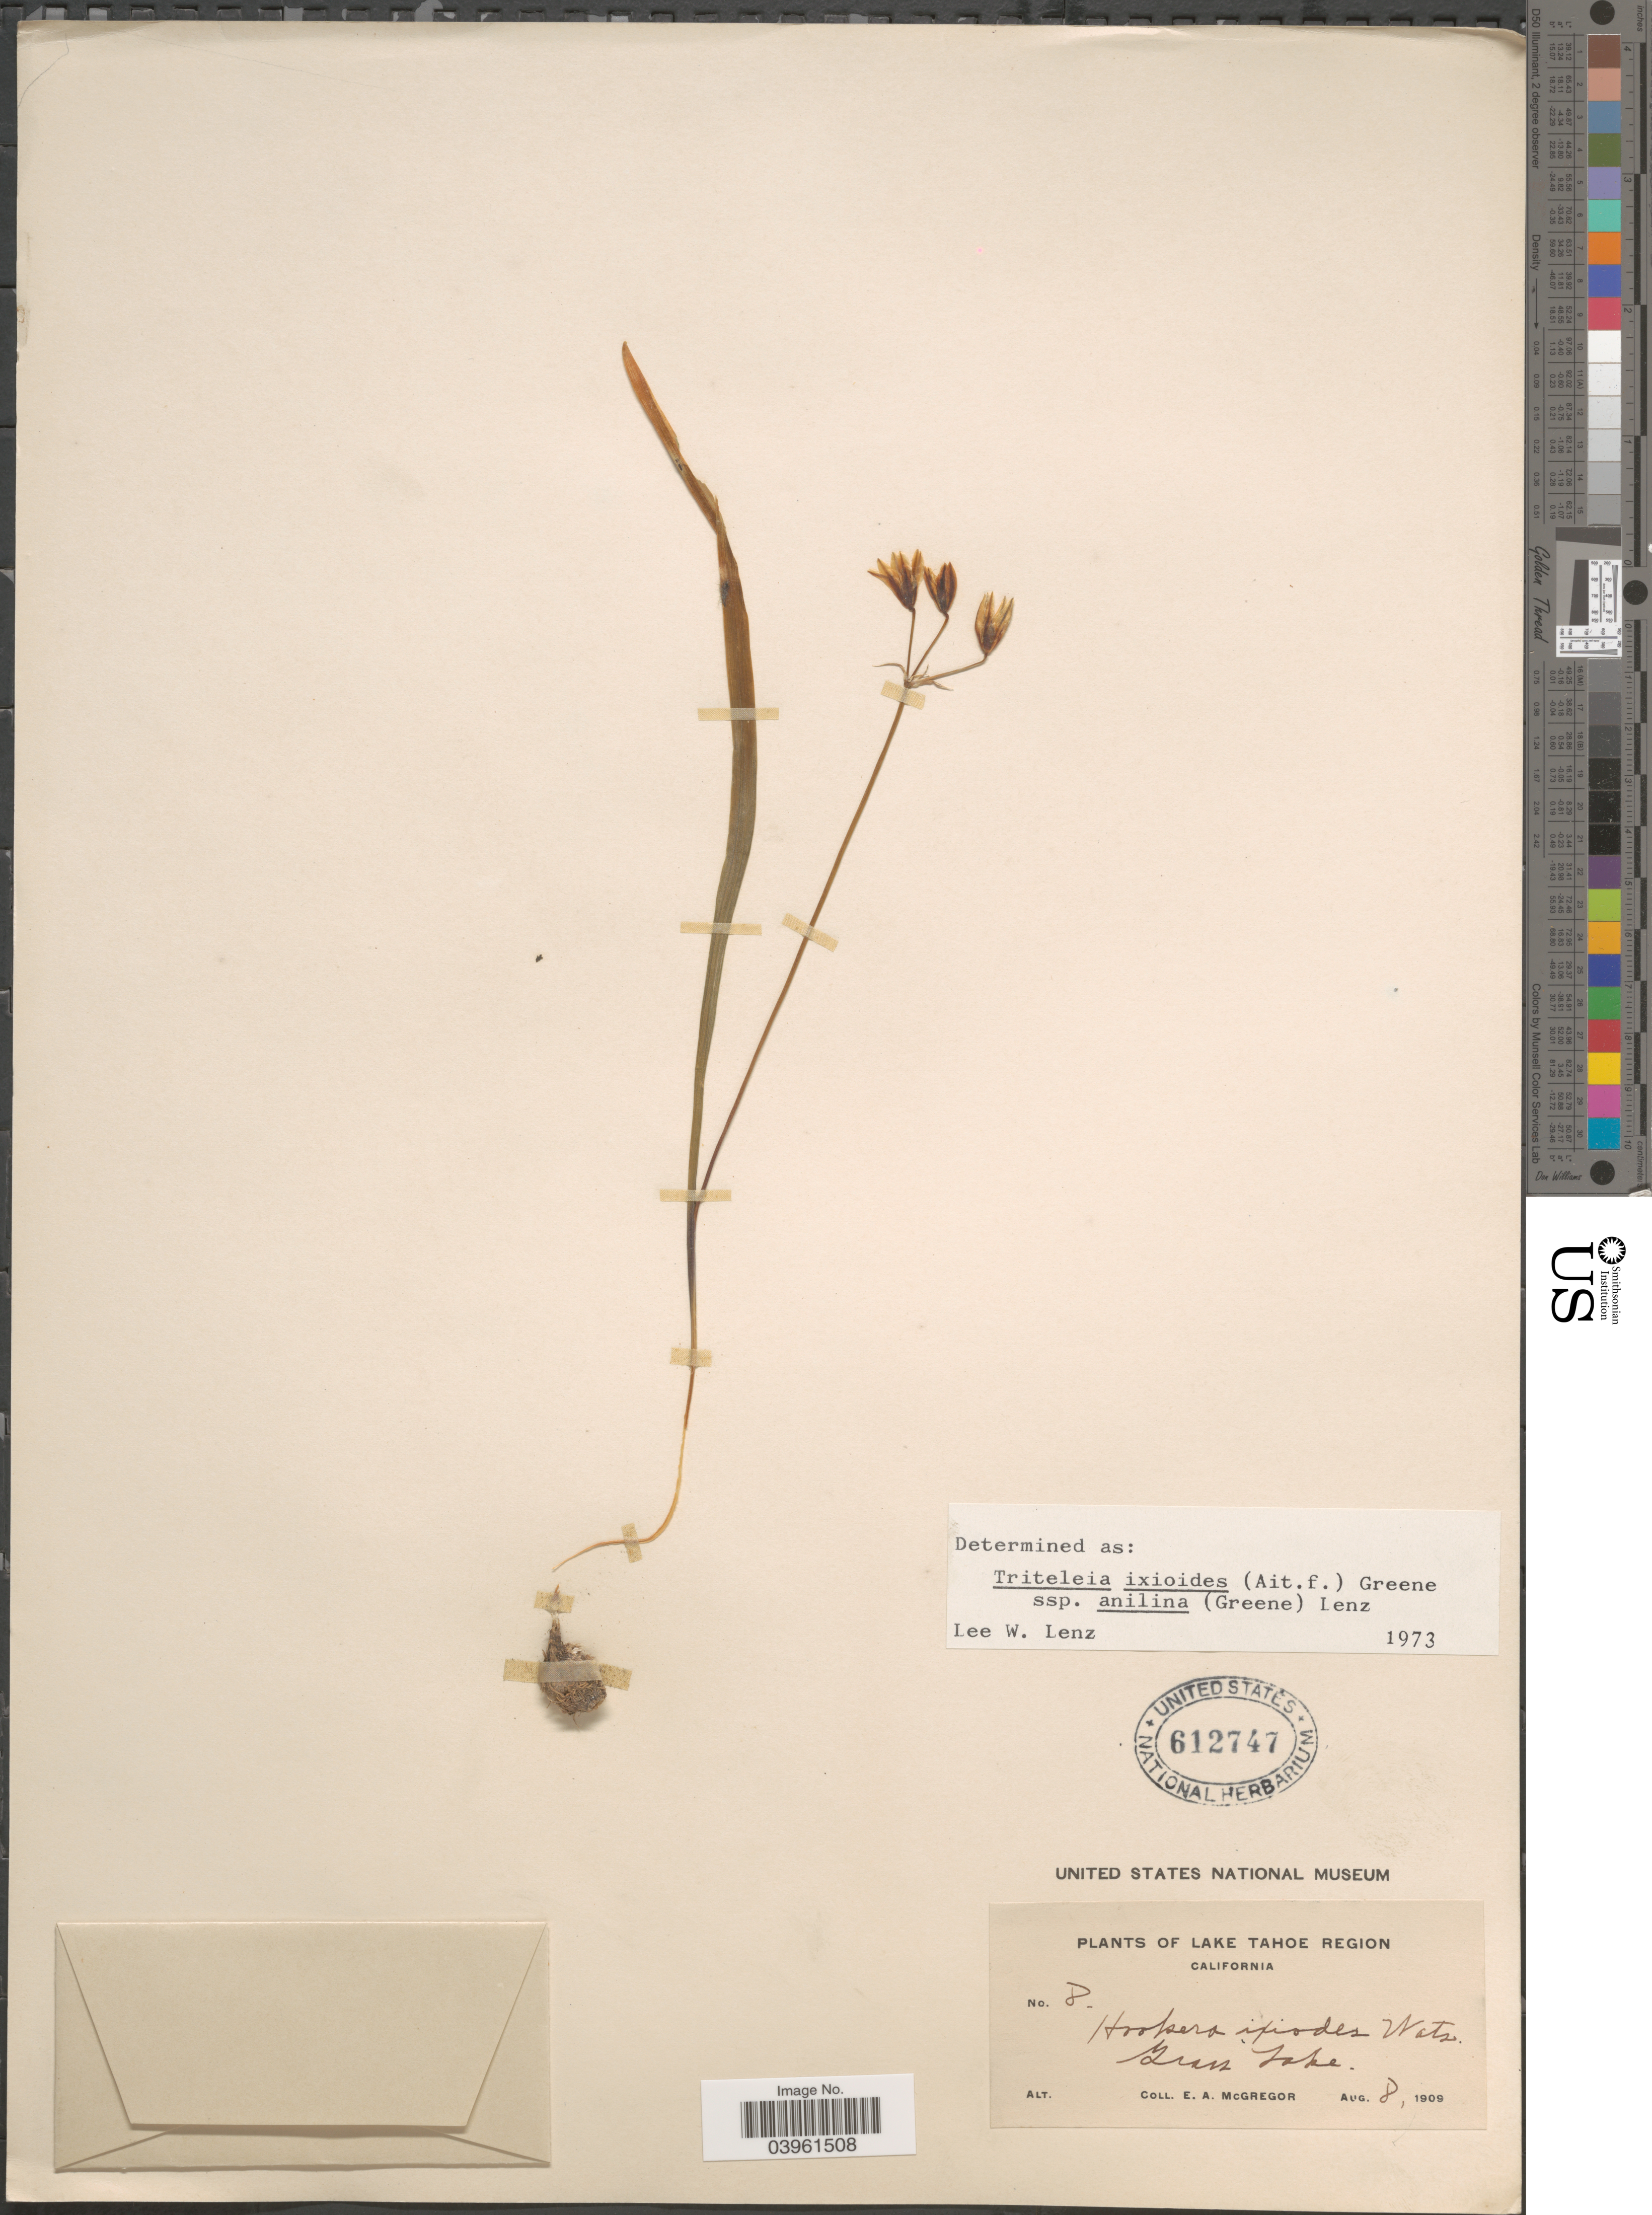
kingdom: Plantae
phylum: Tracheophyta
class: Liliopsida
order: Asparagales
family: Asparagaceae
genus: Triteleia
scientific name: Triteleia ixioides subsp. anilina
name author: (Greene) L.W. Lenz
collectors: E. A. McGregor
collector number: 8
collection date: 1909-08-08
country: United States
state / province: California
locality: Lake Tahoe Region. Grass Lake.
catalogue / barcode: US 612747